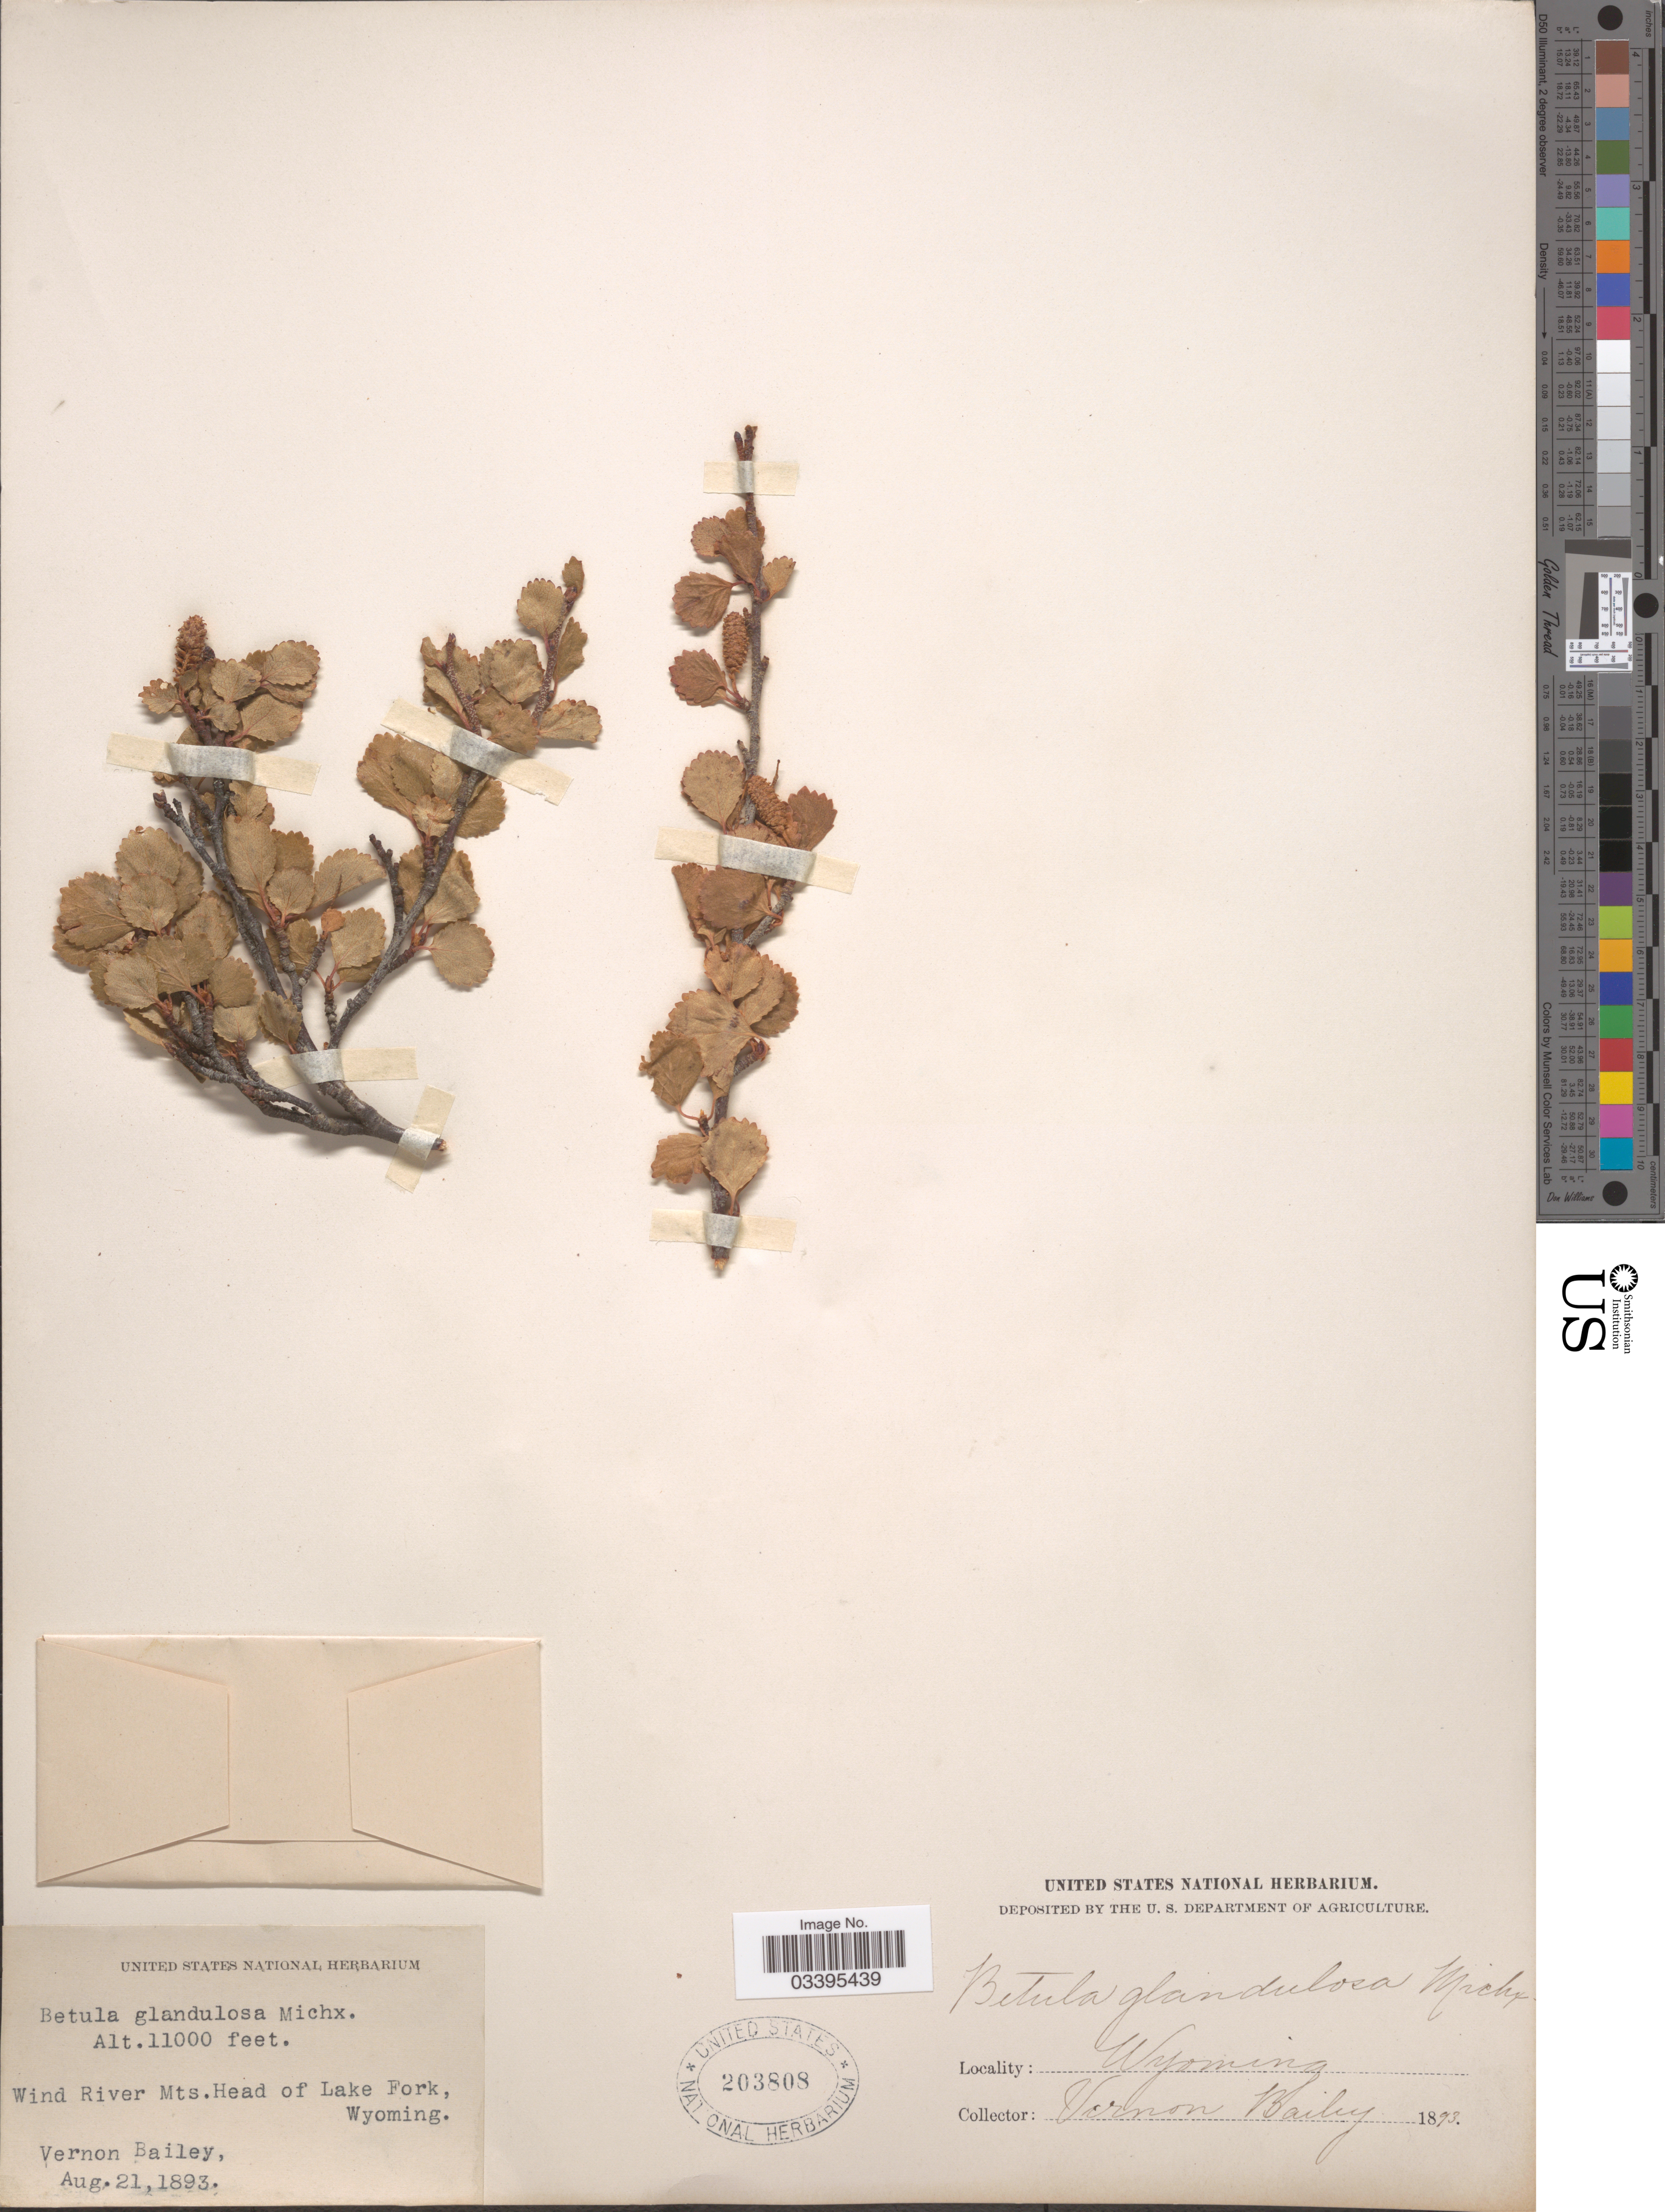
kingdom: Plantae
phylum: Tracheophyta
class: Magnoliopsida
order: Fagales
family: Betulaceae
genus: Betula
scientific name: Betula glandulosa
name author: Michx.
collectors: V. O. Bailey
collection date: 1893-08-21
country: United States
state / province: Wyoming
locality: Wind River Mts. Head of Lake Fork.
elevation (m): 3353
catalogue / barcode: US 203808